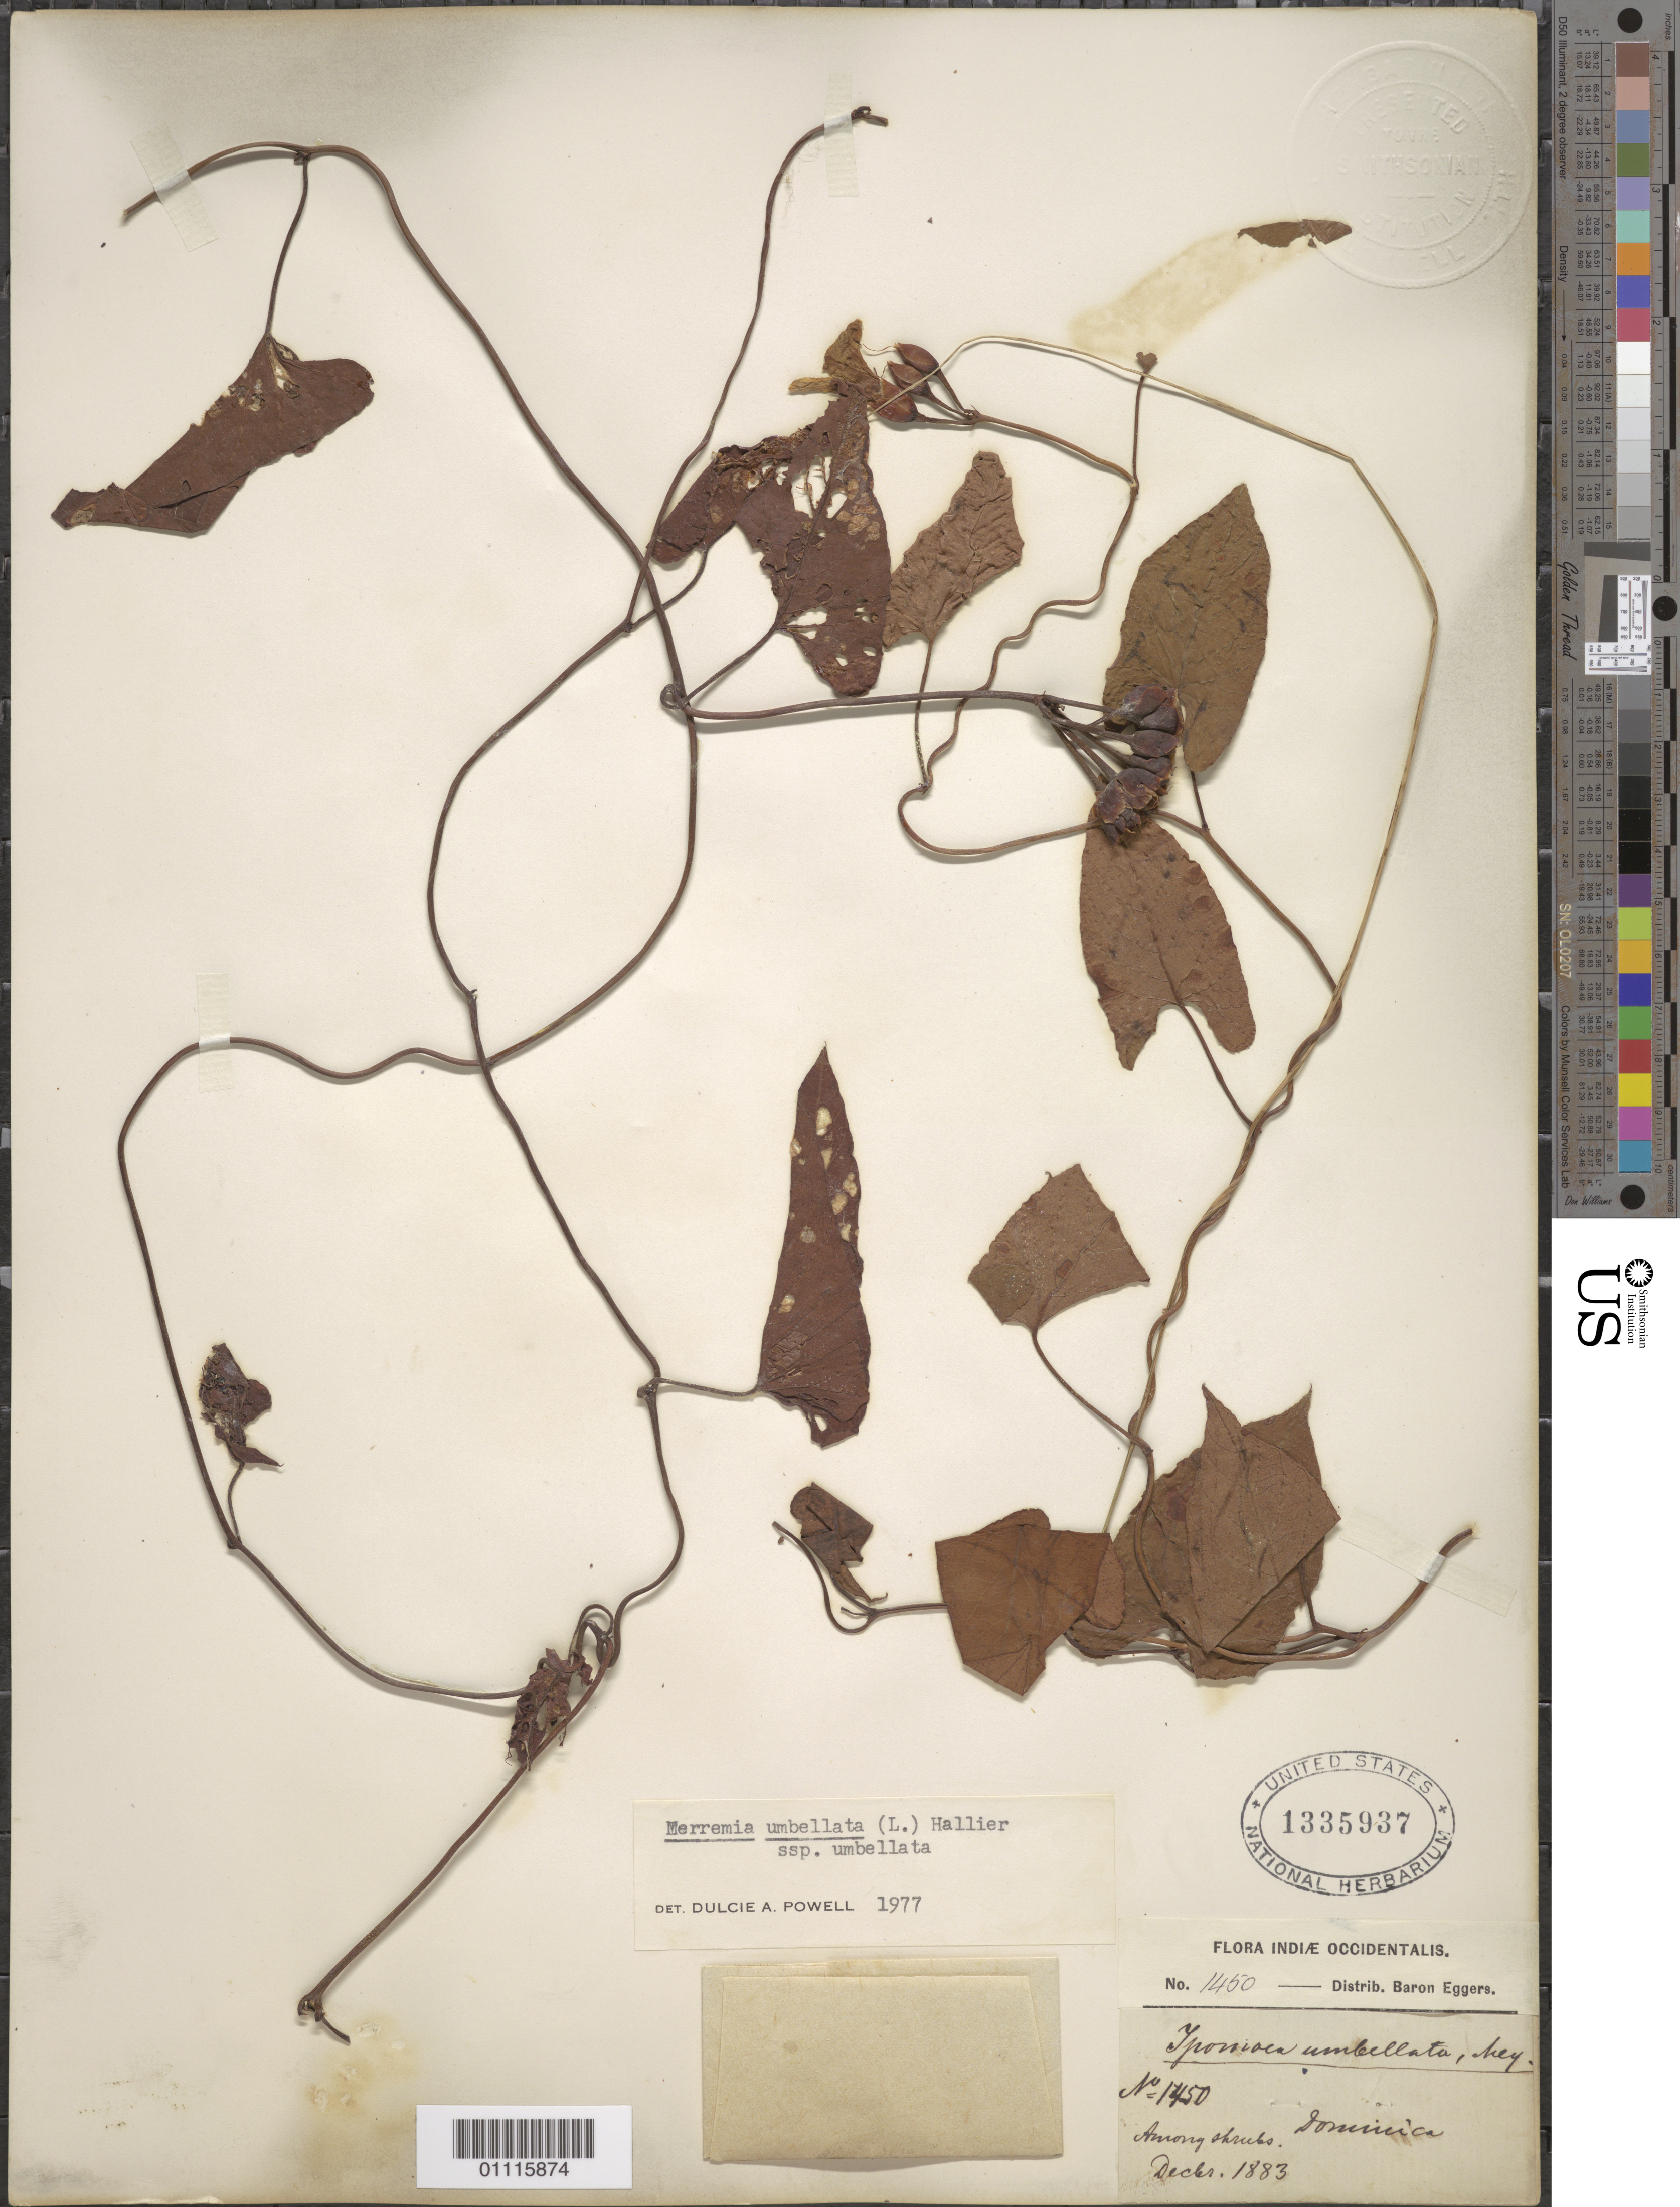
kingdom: Plantae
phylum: Tracheophyta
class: Magnoliopsida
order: Solanales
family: Convolvulaceae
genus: Camonea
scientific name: Camonea umbellata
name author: (L.) A. R. Simões & Staples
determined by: Strong, Mark T., (BOT), Smithsonian Institution - National Museum of Natural History (UNITED STATES)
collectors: H. F. A. von Eggers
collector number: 1450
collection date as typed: Dec 1883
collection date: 1883-12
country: Dominica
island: Dominica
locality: Among shrubs.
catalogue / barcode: US 1335937